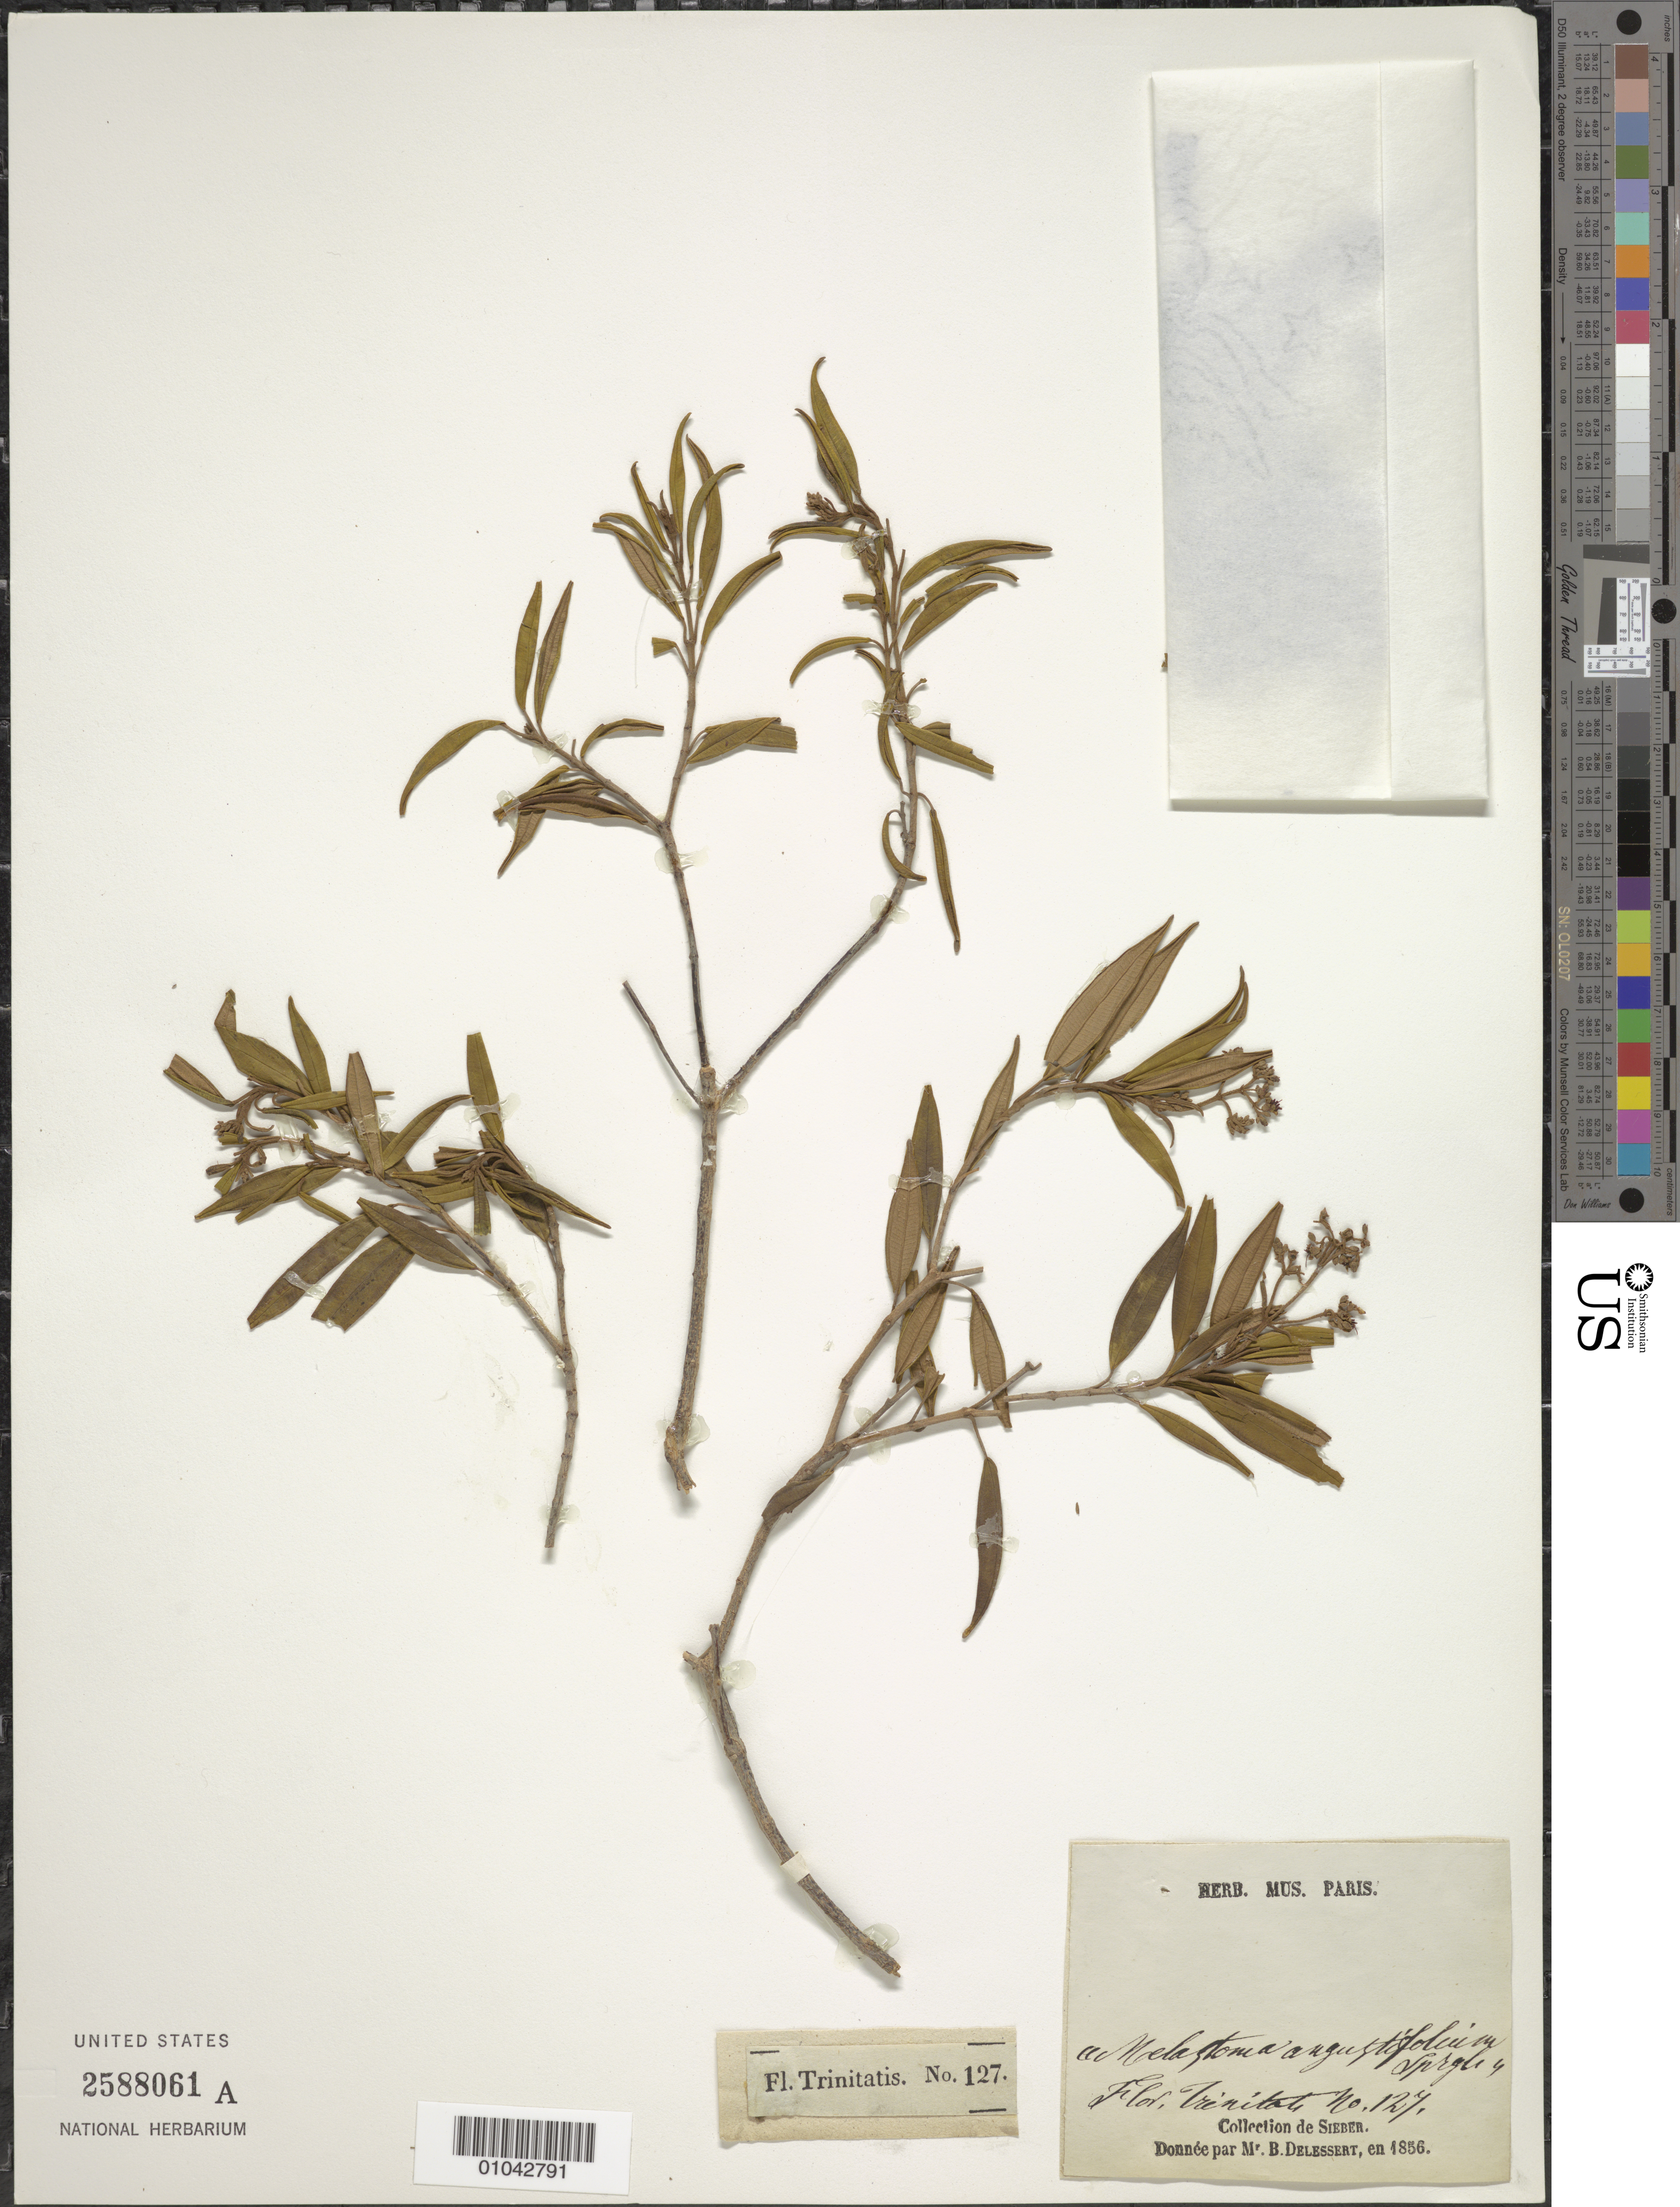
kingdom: Plantae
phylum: Tracheophyta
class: Magnoliopsida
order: Myrtales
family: Melastomataceae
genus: Tetrazygia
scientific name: Tetrazygia angustifolia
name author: (Sw.) DC.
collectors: -- Sieber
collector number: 127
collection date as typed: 1856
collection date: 1856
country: Trinidad and Tobago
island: Trinidad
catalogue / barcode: US 2588061A